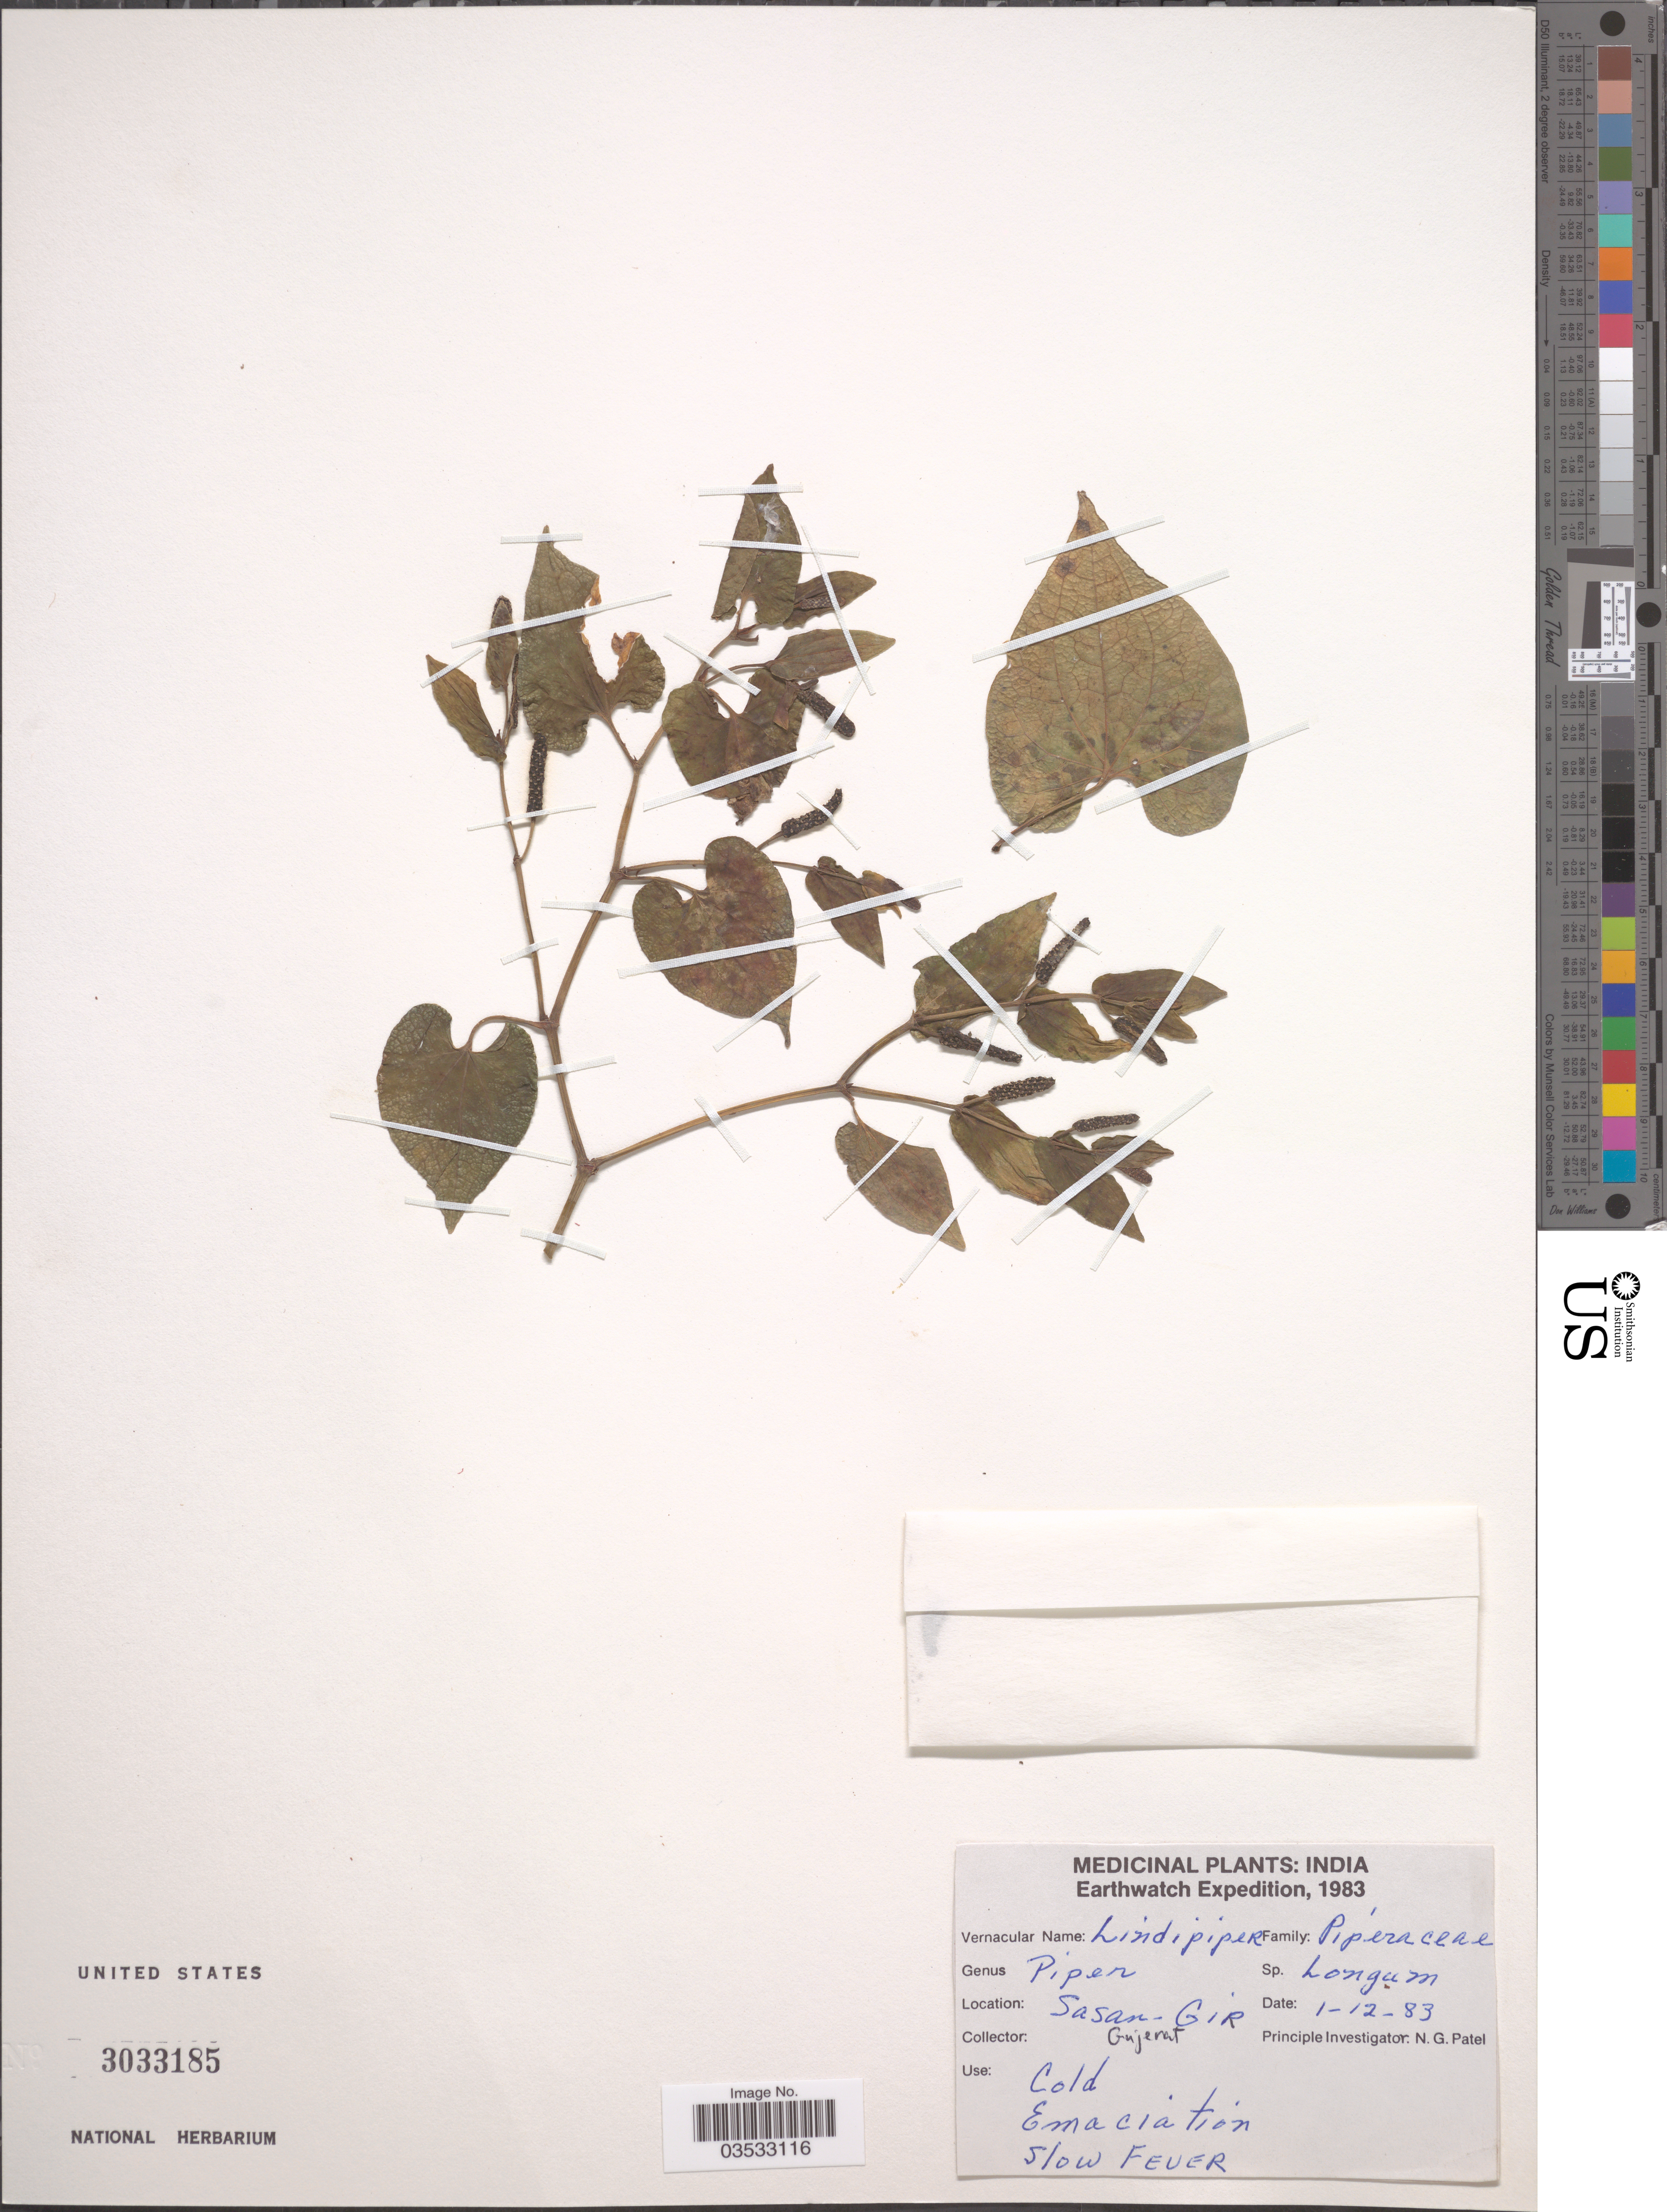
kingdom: Plantae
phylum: Tracheophyta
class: Magnoliopsida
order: Piperales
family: Piperaceae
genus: Piper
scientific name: Piper longum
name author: L.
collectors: N. Patel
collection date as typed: Transcribed d/m/y: 1/12/83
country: India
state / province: Gujarat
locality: Sasan-Gir.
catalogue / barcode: US 3033185